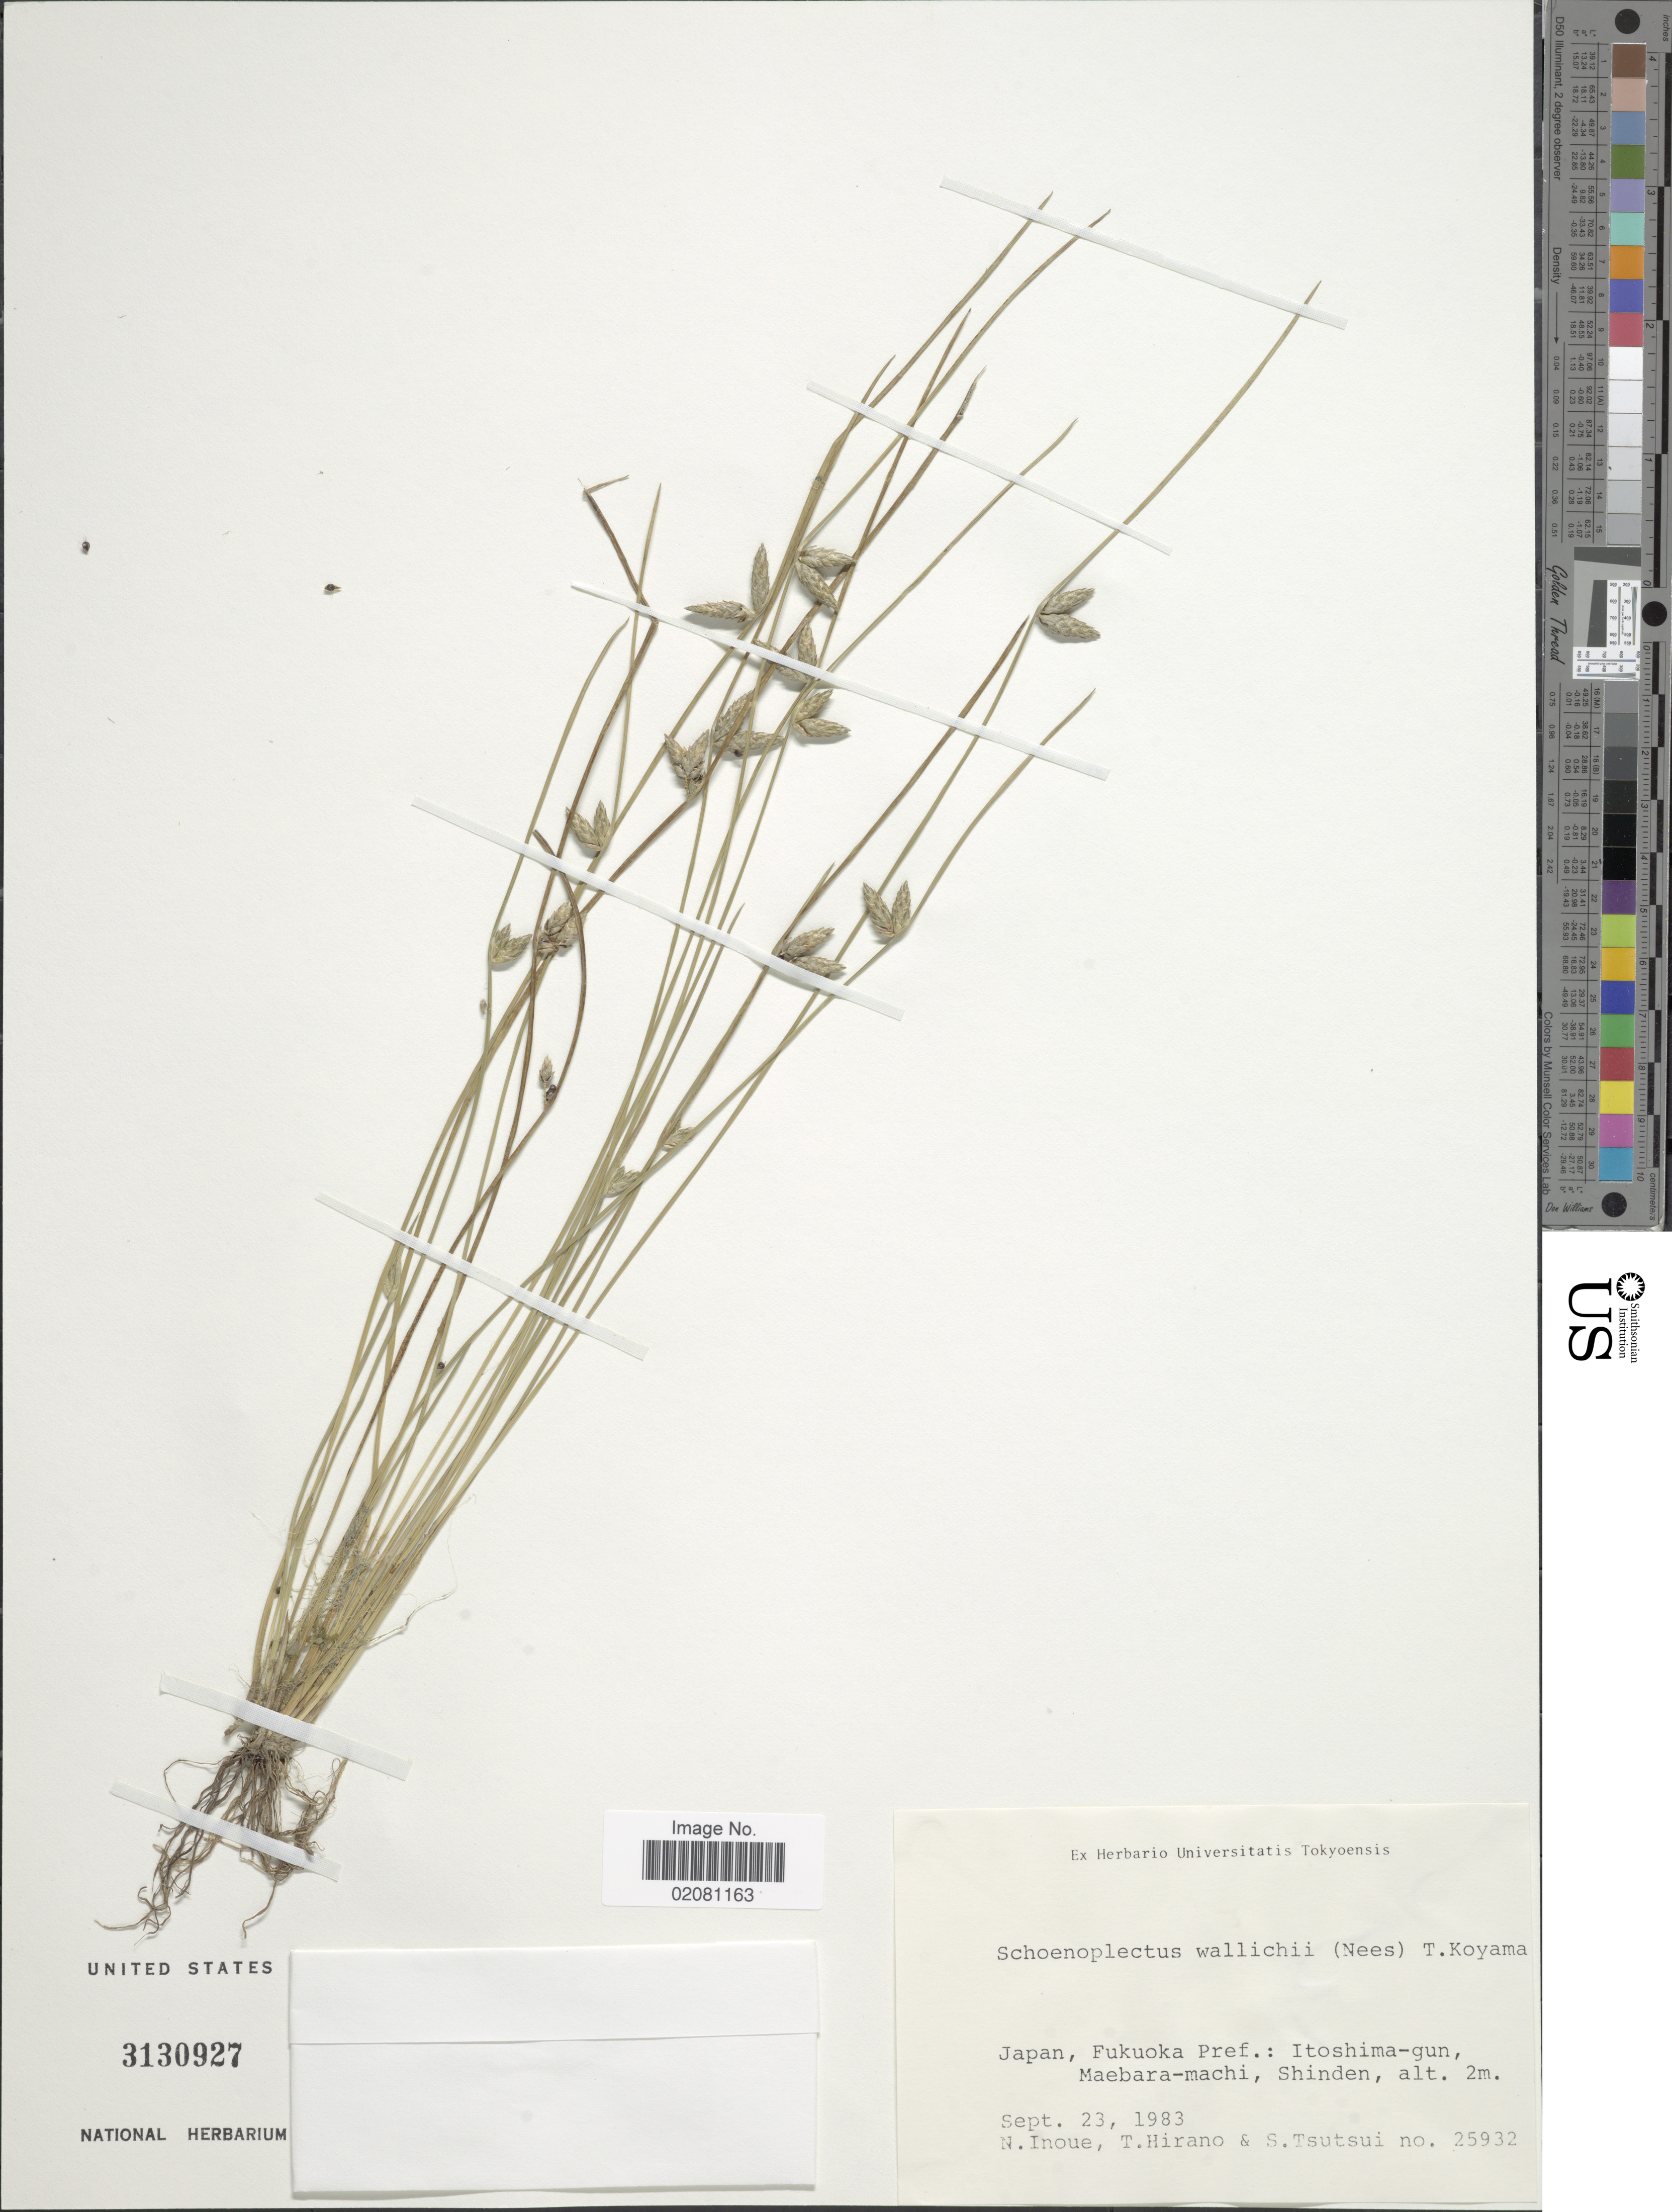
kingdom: Plantae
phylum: Tracheophyta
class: Liliopsida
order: Poales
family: Cyperaceae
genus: Schoenoplectus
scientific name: Schoenoplectus wallichii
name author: (Nees) T. Koyama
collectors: N. Inoue, T. Hirano & S. Tsutsui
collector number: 25932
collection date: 1983-09-23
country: Japan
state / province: Hukuoka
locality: Japan, Fukuoaka Pref. Itoshima-gun, Maebara-machi, Shinden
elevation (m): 2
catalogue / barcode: US 3130927